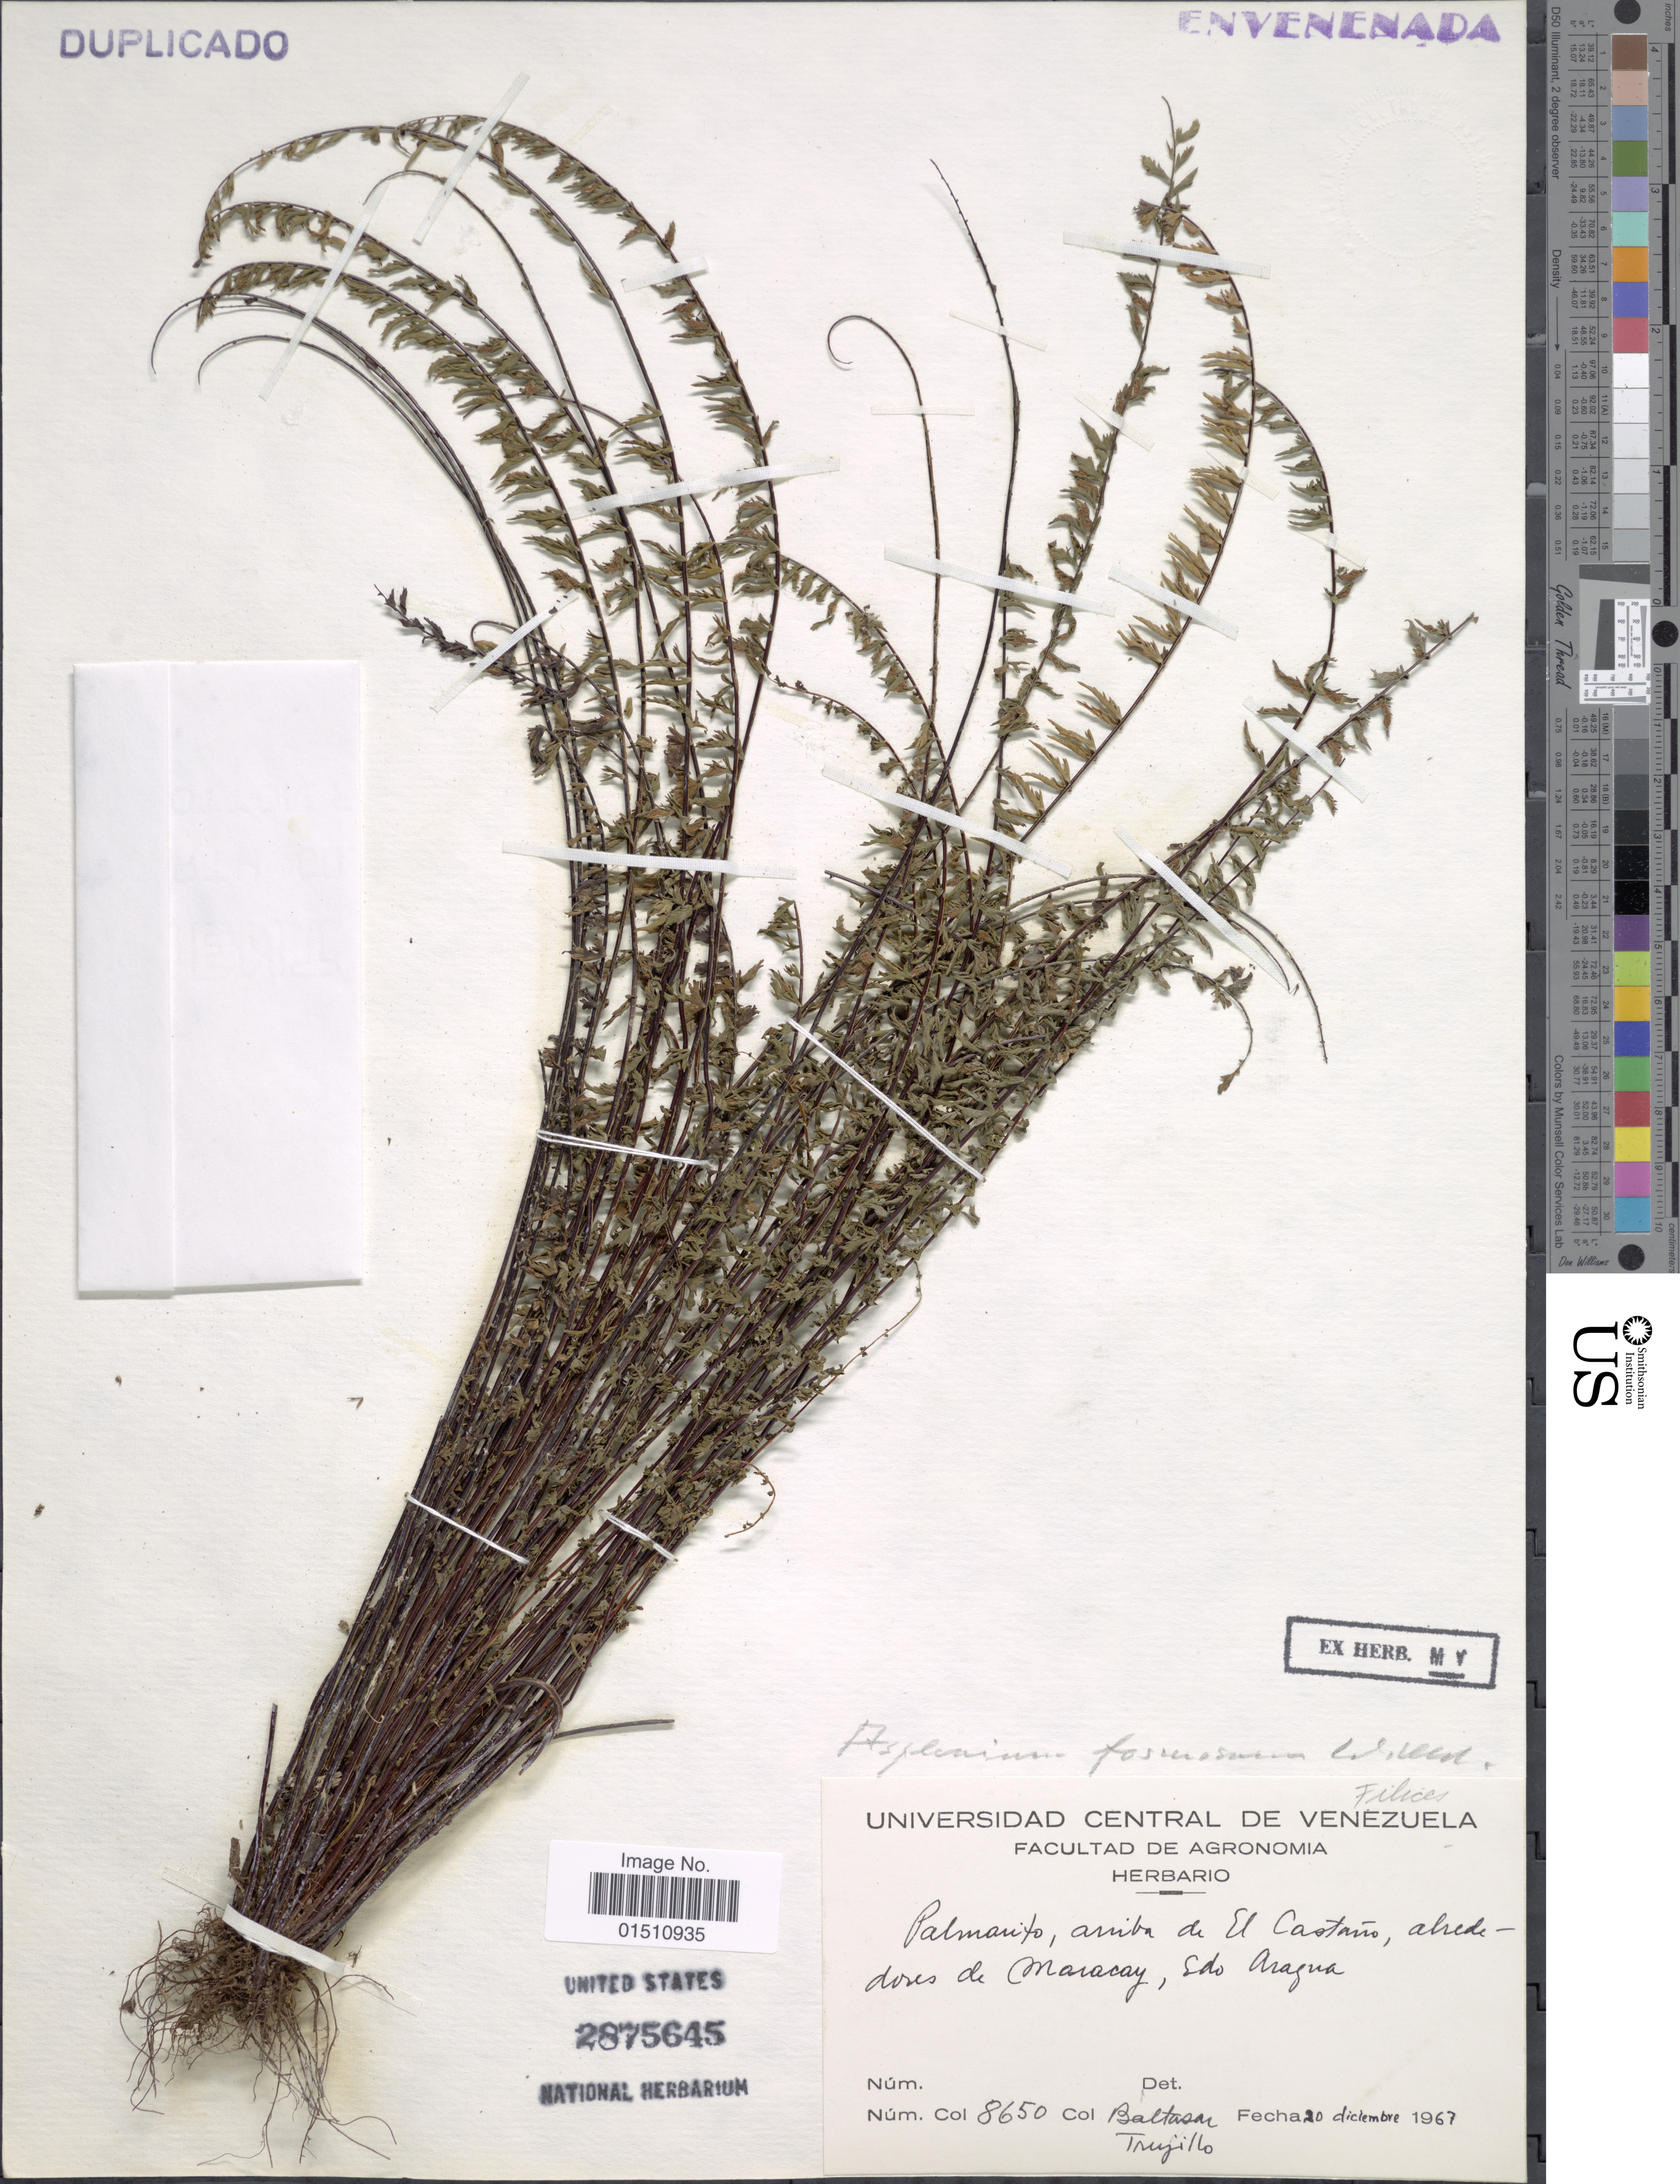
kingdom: Plantae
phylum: Tracheophyta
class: Polypodiopsida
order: Polypodiales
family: Aspleniaceae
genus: Asplenium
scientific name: Asplenium formosum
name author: Willd.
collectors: -. Baltasar & -. Trujillo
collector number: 8650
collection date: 1967-12-20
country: Venezuela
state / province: Aragua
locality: Venezuela, Palmarito, arriba de El Castano alrededores de Maracay, Edo Aragua.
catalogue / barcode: US 2875645